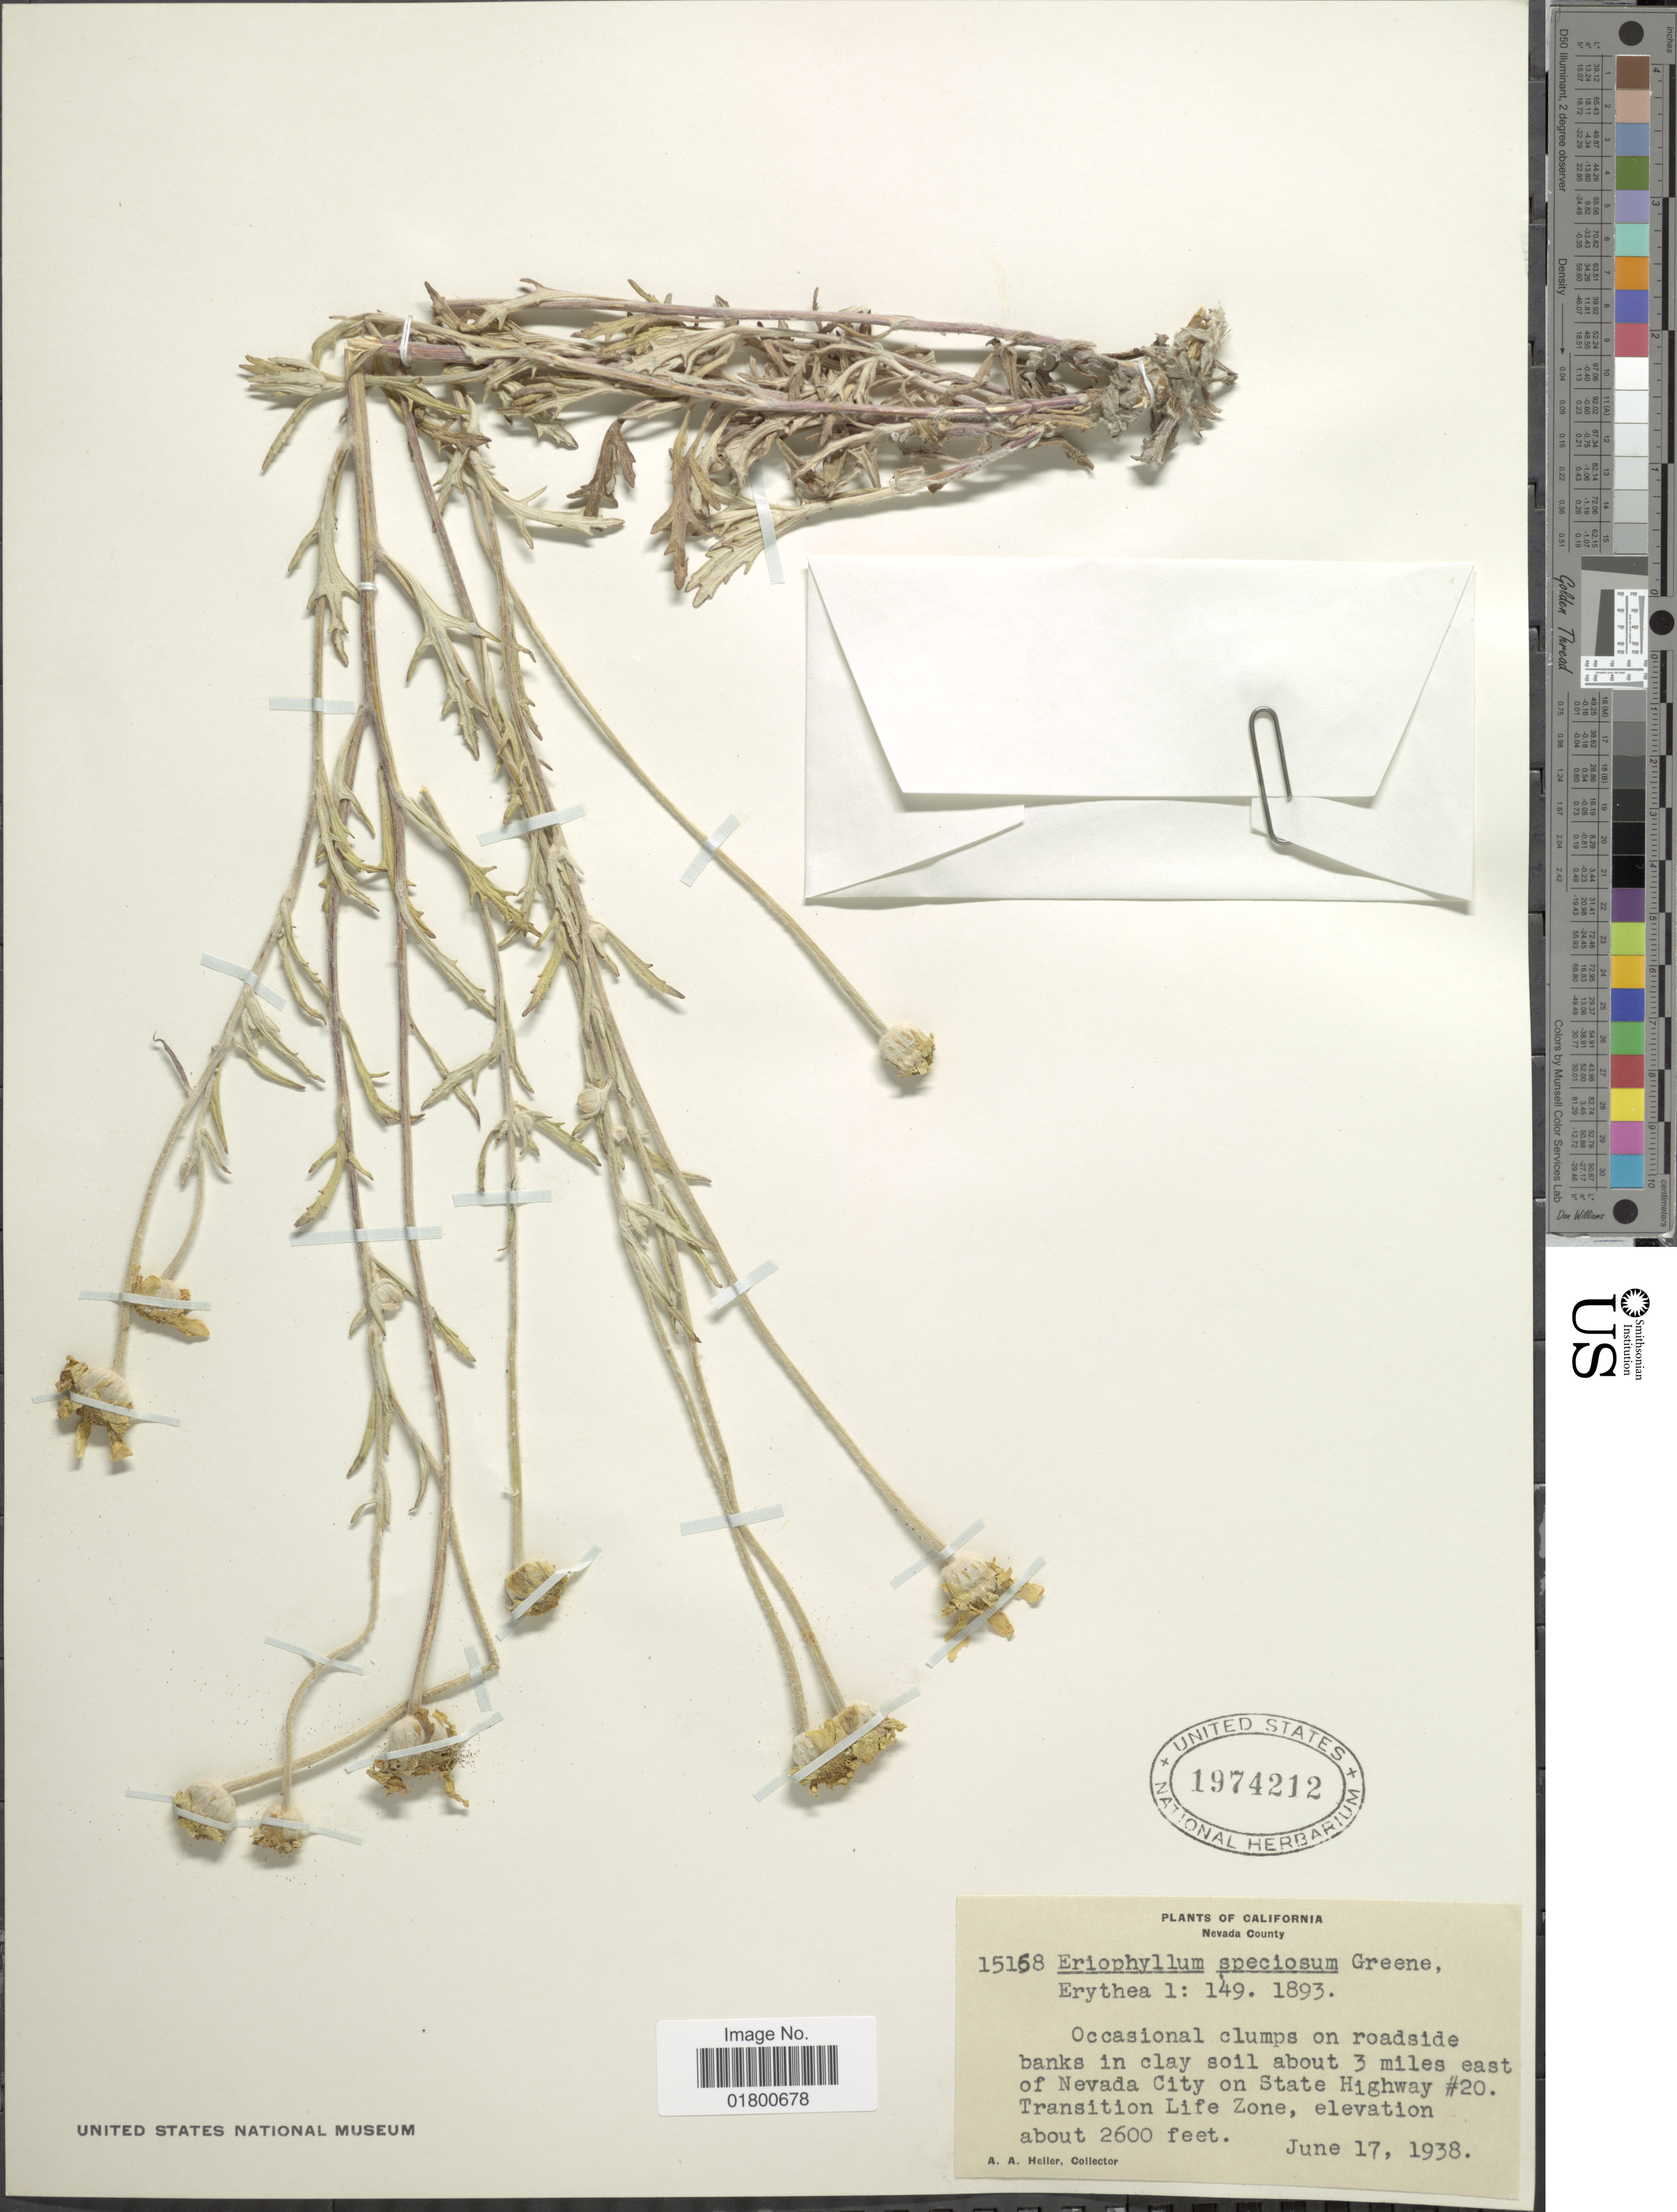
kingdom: Plantae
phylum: Tracheophyta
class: Magnoliopsida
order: Asterales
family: Asteraceae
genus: Eriophyllum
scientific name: Eriophyllum sp.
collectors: A. A. Heller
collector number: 15168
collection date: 1938-06-17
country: United States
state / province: California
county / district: Nevada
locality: Nevada County, On roadside banks in clay soil about 3 miles east of Nevada City on State Highway #20, Transition Life Zone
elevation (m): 792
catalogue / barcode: US 1974212